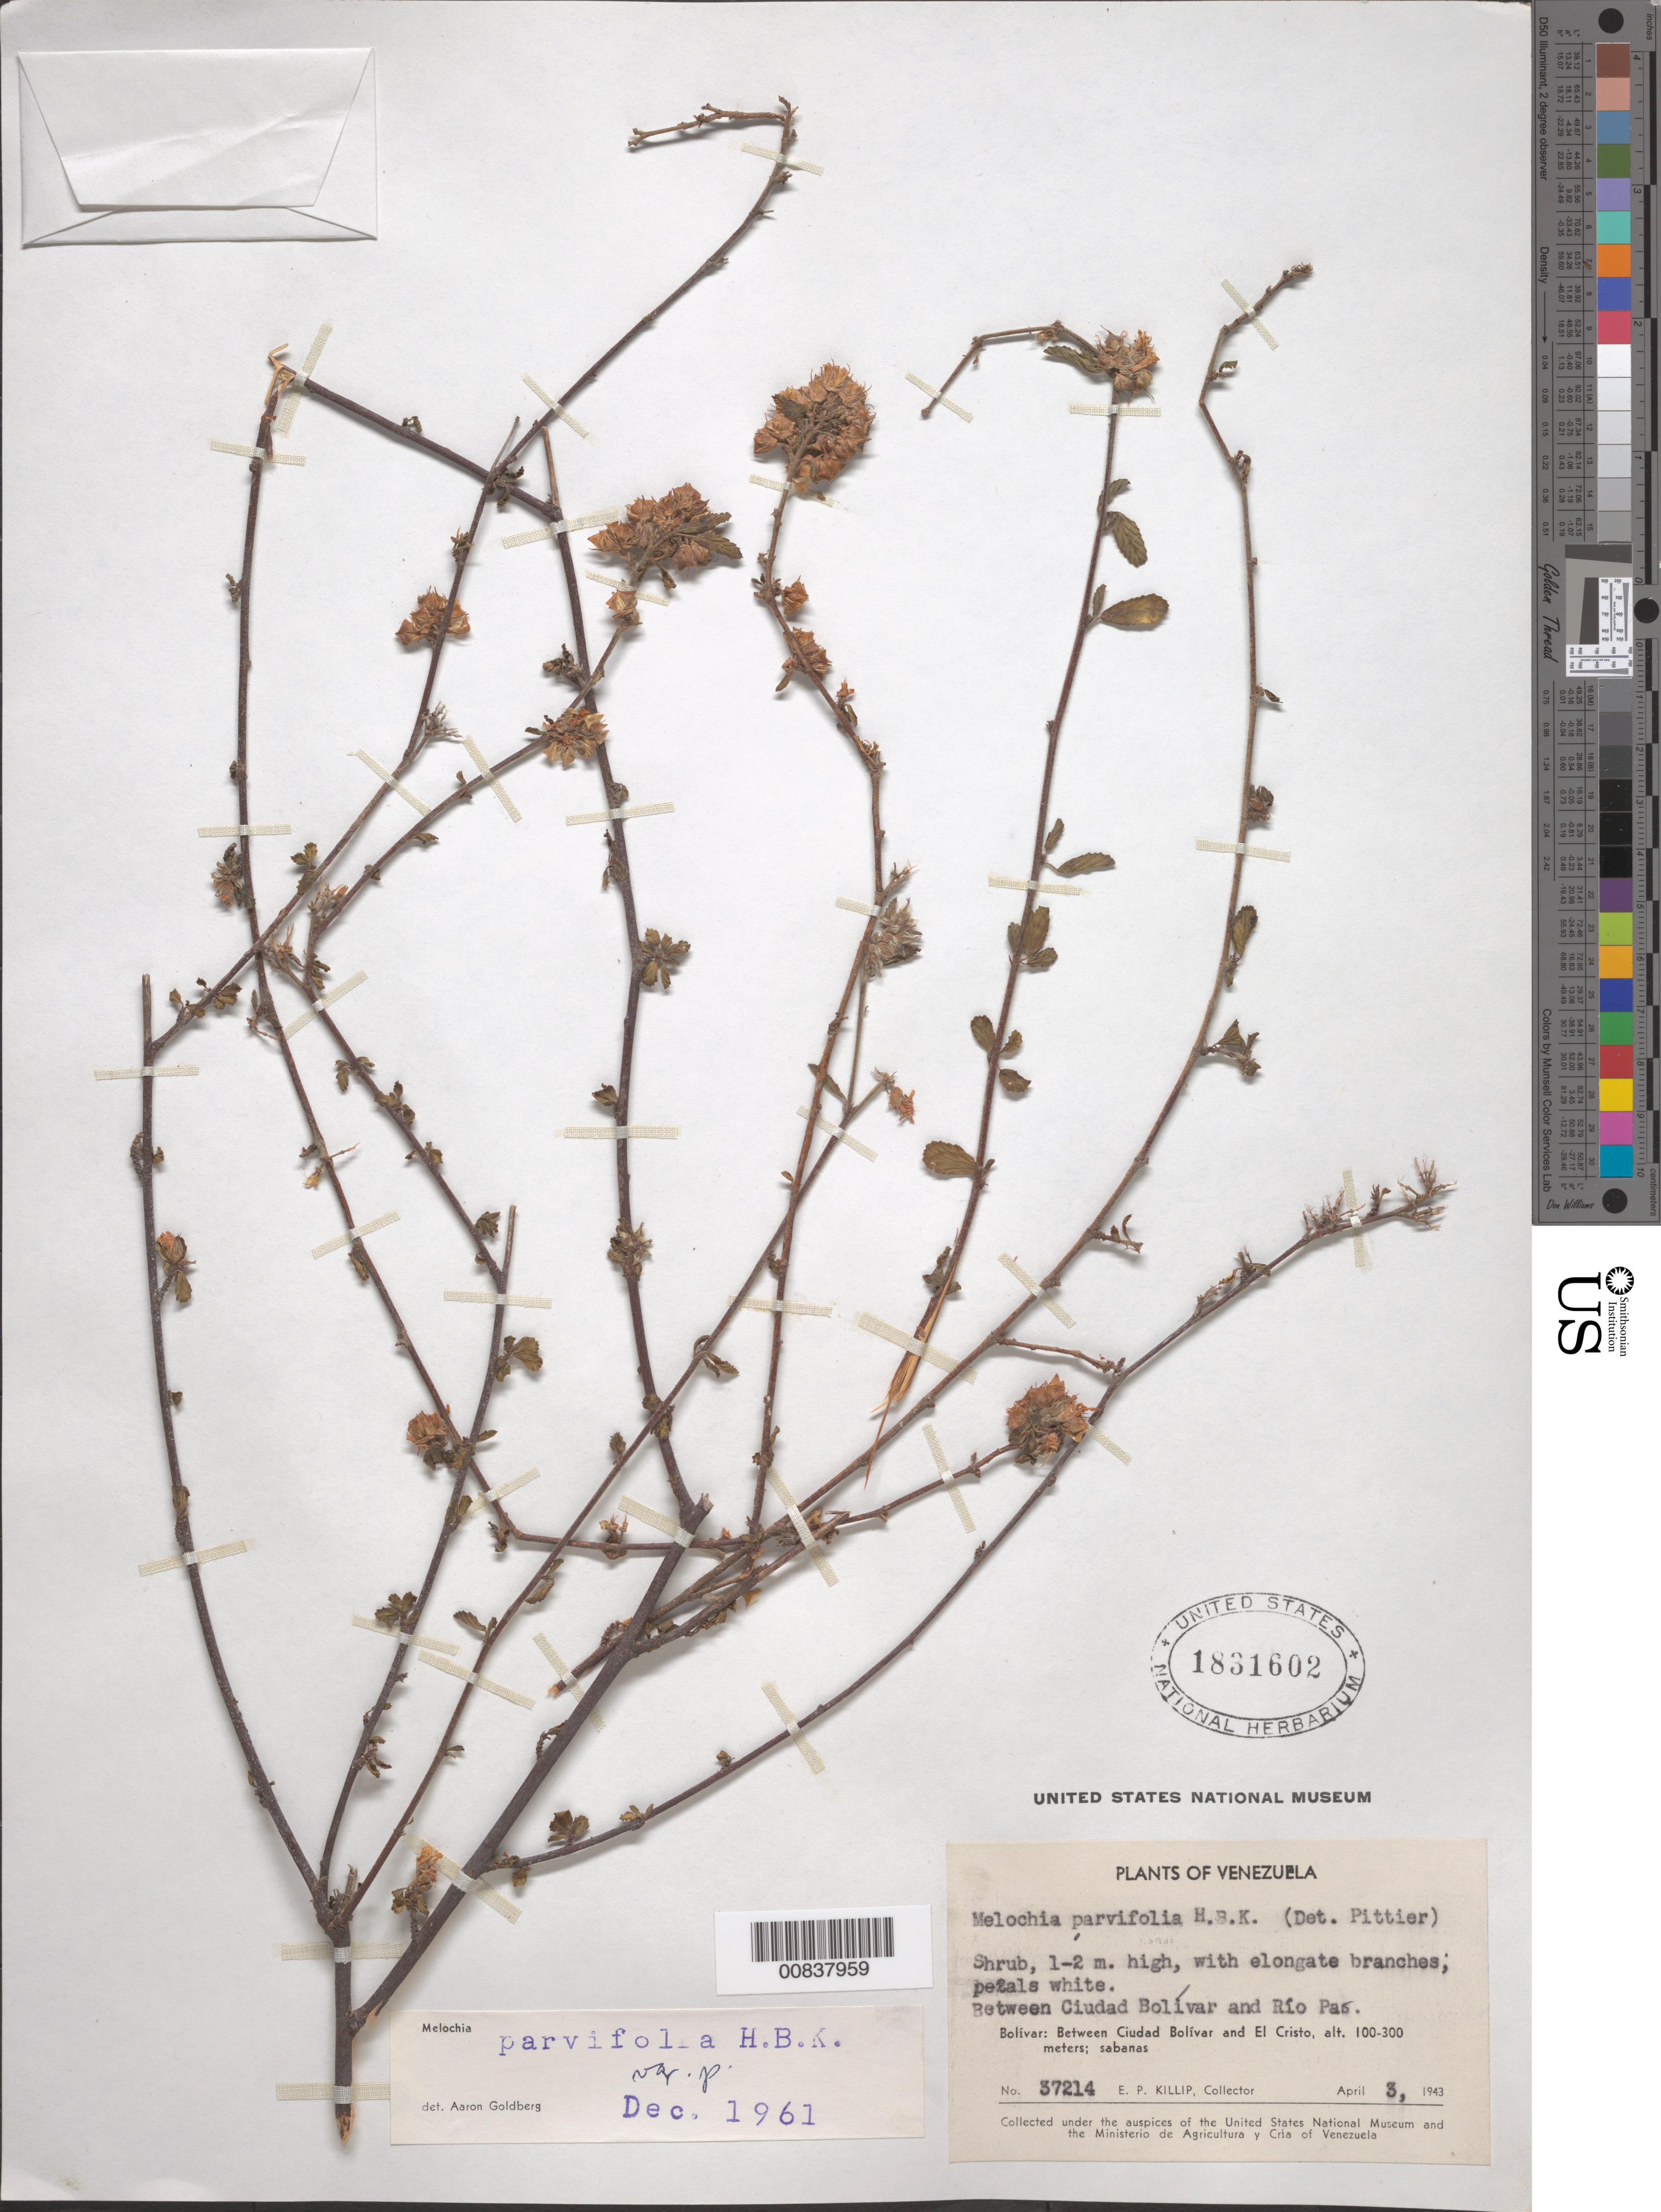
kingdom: Plantae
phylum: Tracheophyta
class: Magnoliopsida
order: Malvales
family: Malvaceae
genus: Melochia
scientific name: Melochia parvifolia var. parvifolia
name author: Kunth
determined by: Goldberg, Aaron, (US), NMNH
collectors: E. P. Killip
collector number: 37214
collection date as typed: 3-Apr-43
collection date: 1943-04-03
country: Venezuela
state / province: Bolívar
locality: Río Pao, between it and Ciudad Bolívar; between Ciudad Bolívar and El Cristo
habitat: Sabanas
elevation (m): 100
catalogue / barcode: US 1831602